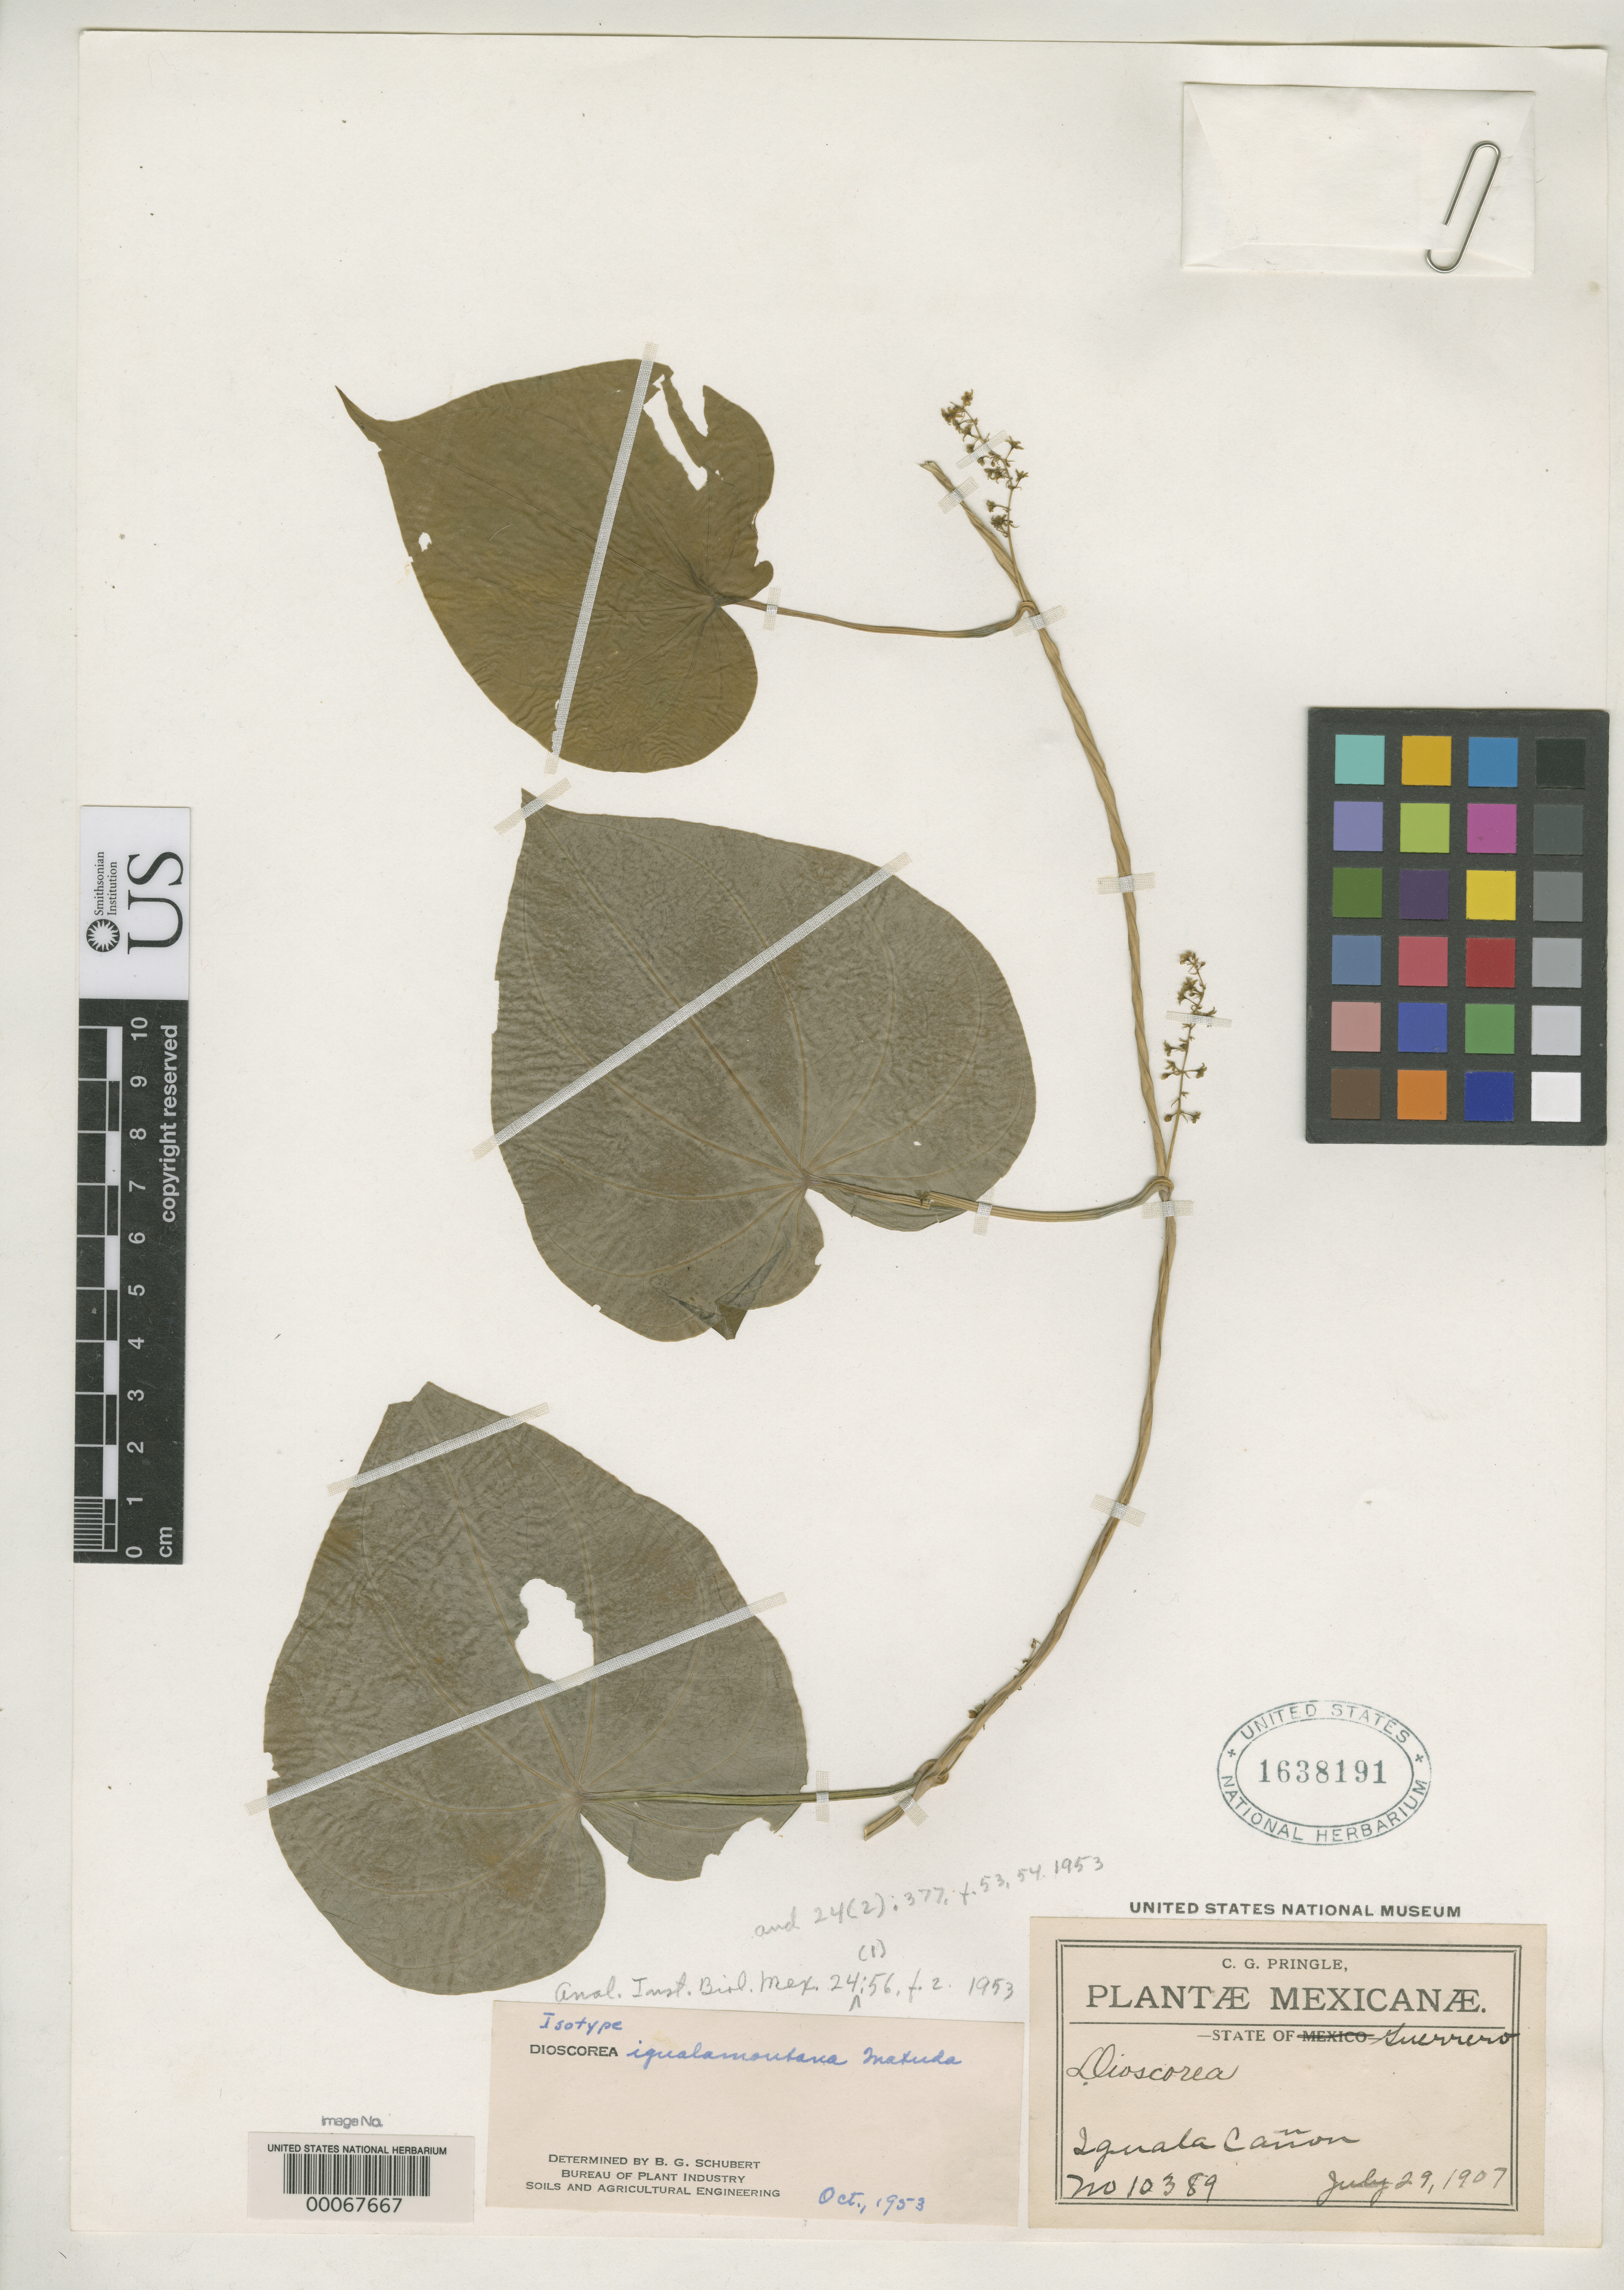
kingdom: Plantae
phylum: Tracheophyta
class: Liliopsida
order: Dioscoreales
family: Dioscoreaceae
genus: Dioscorea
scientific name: Dioscorea igualamontana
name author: Matuda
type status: Isotype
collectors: C. G. Pringle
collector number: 10389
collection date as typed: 29 Jul 1907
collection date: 1907-07-29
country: Mexico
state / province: Guerrero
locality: Iguala Canyon.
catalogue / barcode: US 1638191